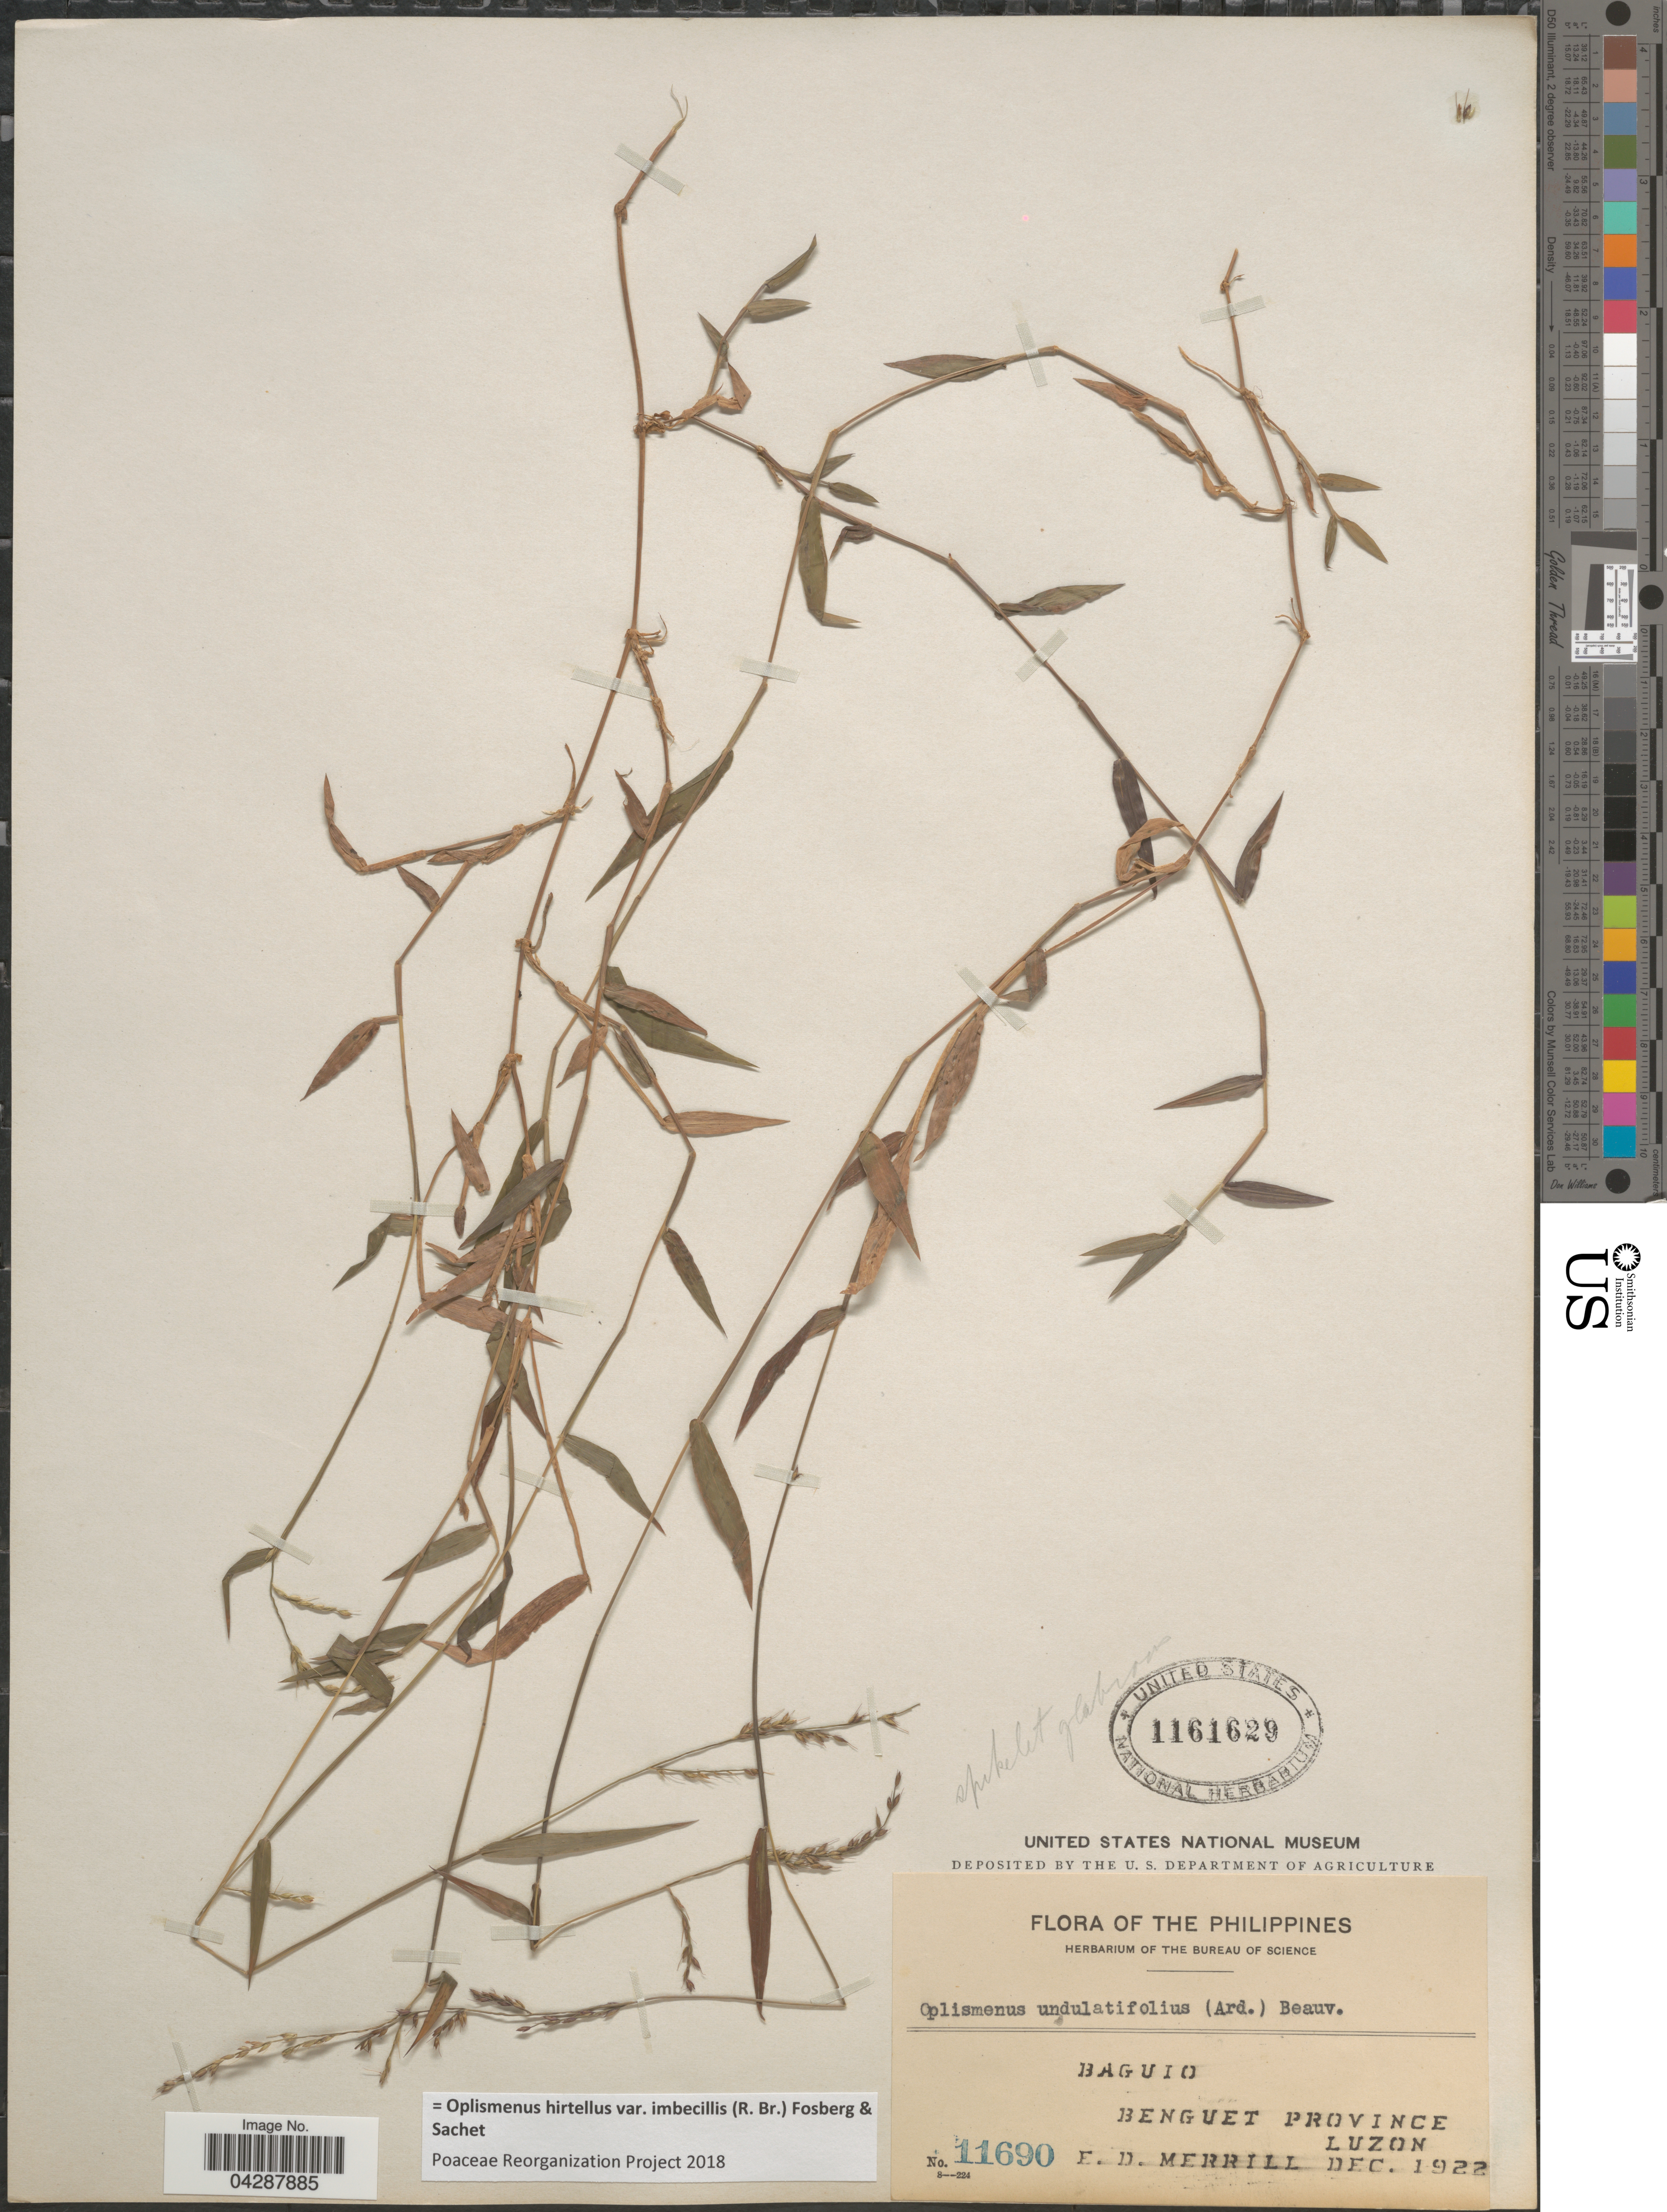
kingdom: Plantae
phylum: Tracheophyta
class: Liliopsida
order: Poales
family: Poaceae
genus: Oplismenus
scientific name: Oplismenus hirtellus var. imbecillis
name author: (R. Br.) Fosberg & Sachet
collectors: E. D. Merrill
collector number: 11690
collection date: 1922-12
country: Philippines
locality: Baguio. Benguet Province. Luzon.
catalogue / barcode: US 1161629